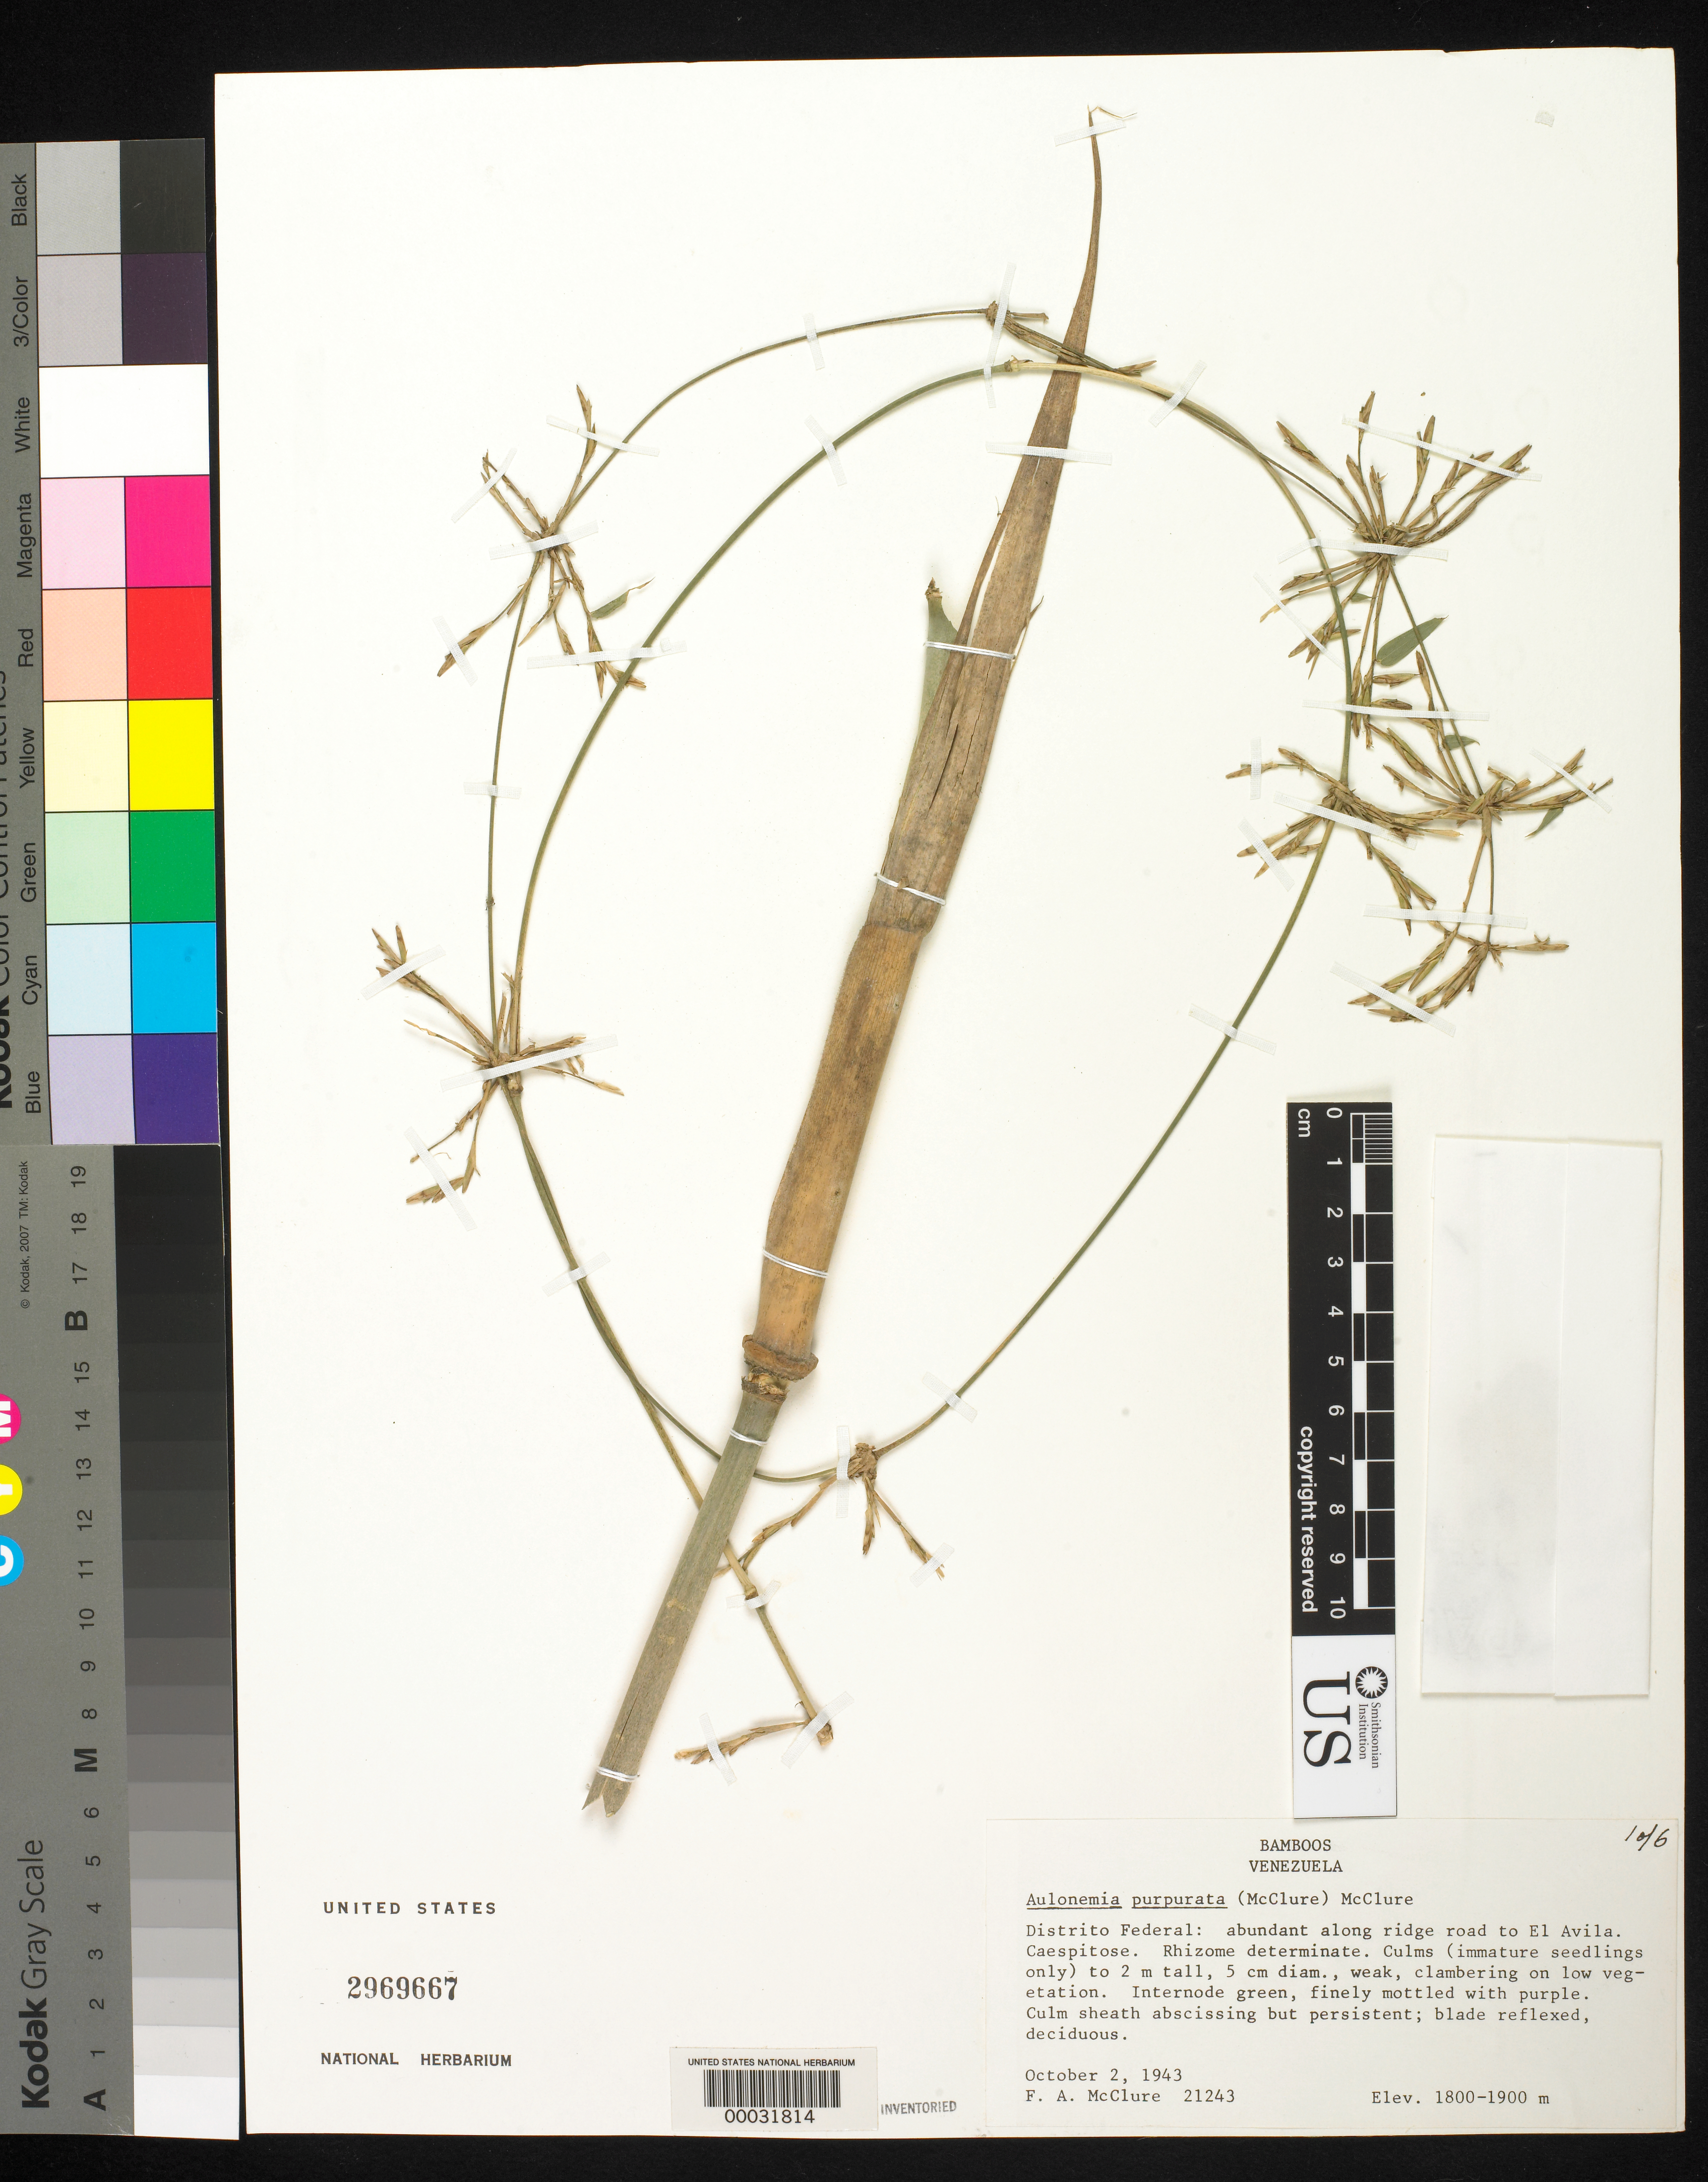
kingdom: Plantae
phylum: Tracheophyta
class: Liliopsida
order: Poales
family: Poaceae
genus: Aulonemia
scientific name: Aulonemia purpurata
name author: (McClure) McClure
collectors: F. A. McClure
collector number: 21243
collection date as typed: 02 Oct 1943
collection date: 1943-10-02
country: Venezuela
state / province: Miranda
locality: El avila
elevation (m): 1800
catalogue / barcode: US 2969667